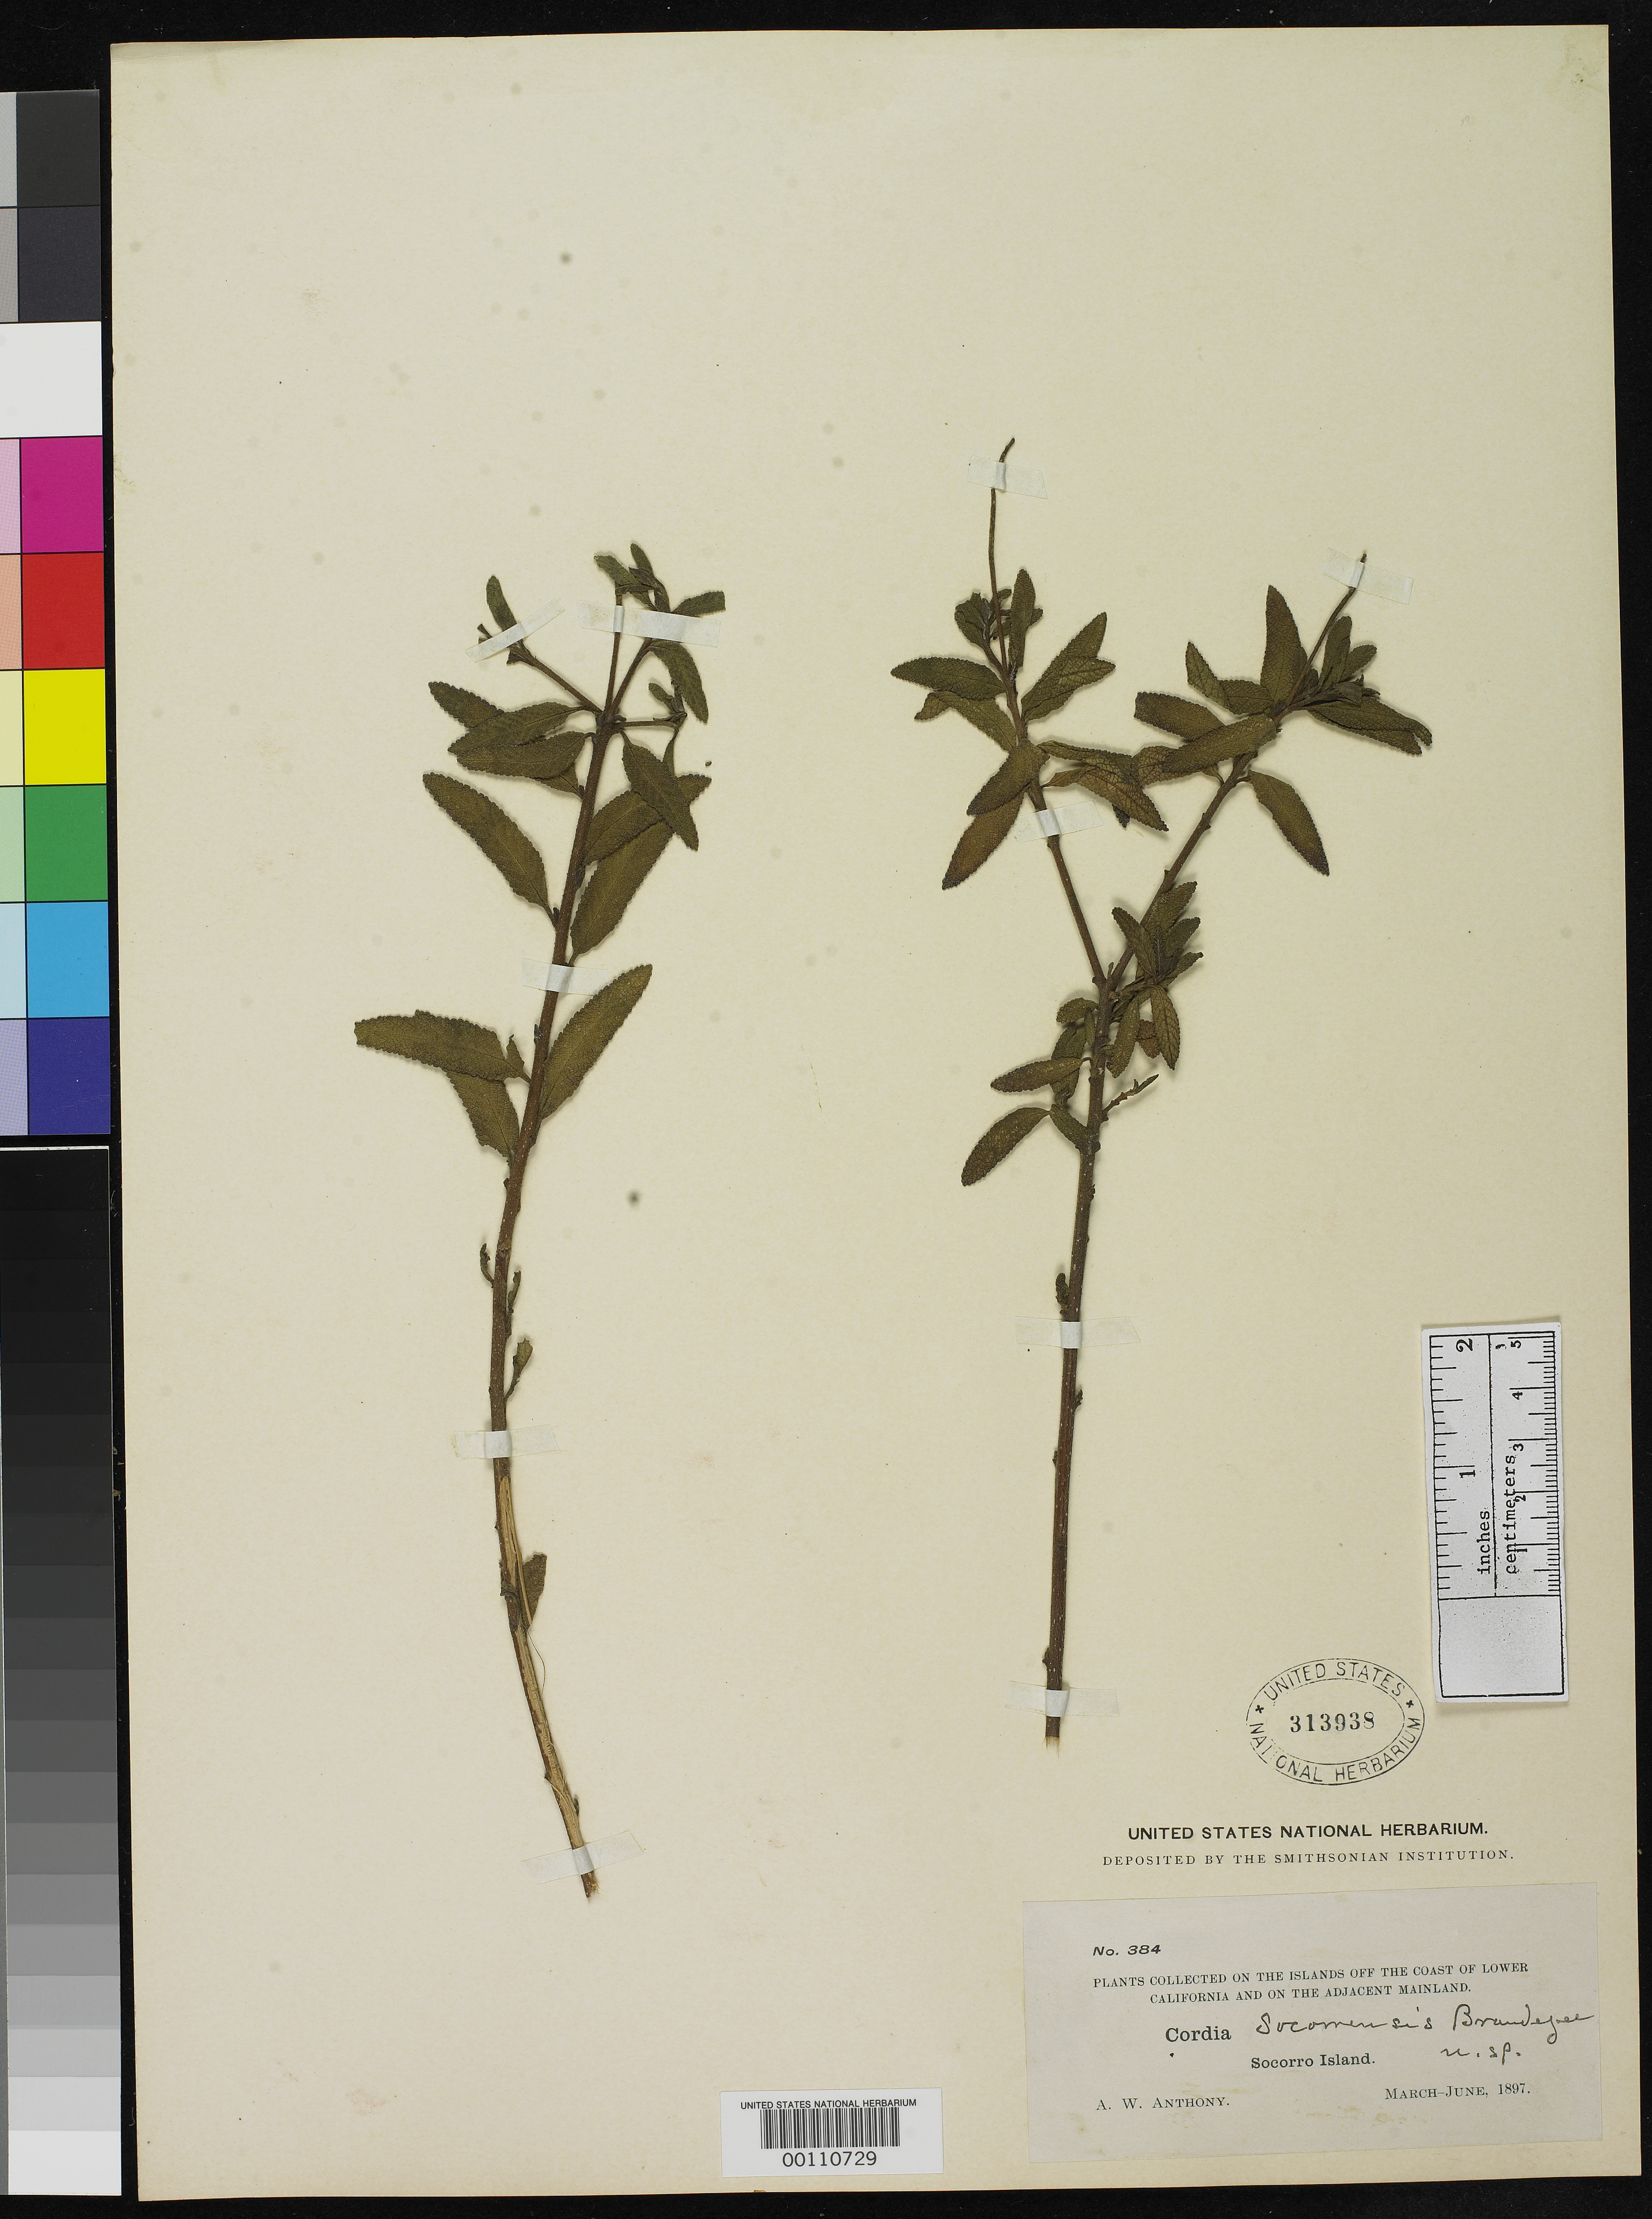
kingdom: Plantae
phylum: Tracheophyta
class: Magnoliopsida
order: Boraginales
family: Cordiaceae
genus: Cordia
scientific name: Cordia socorrensis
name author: Brandegee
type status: Isotype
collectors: A. W. Anthony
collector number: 384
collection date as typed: Mar 1897 to -- Jun 1897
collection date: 1897-03/1897-06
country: Mexico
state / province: Colima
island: Socorro Island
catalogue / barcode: US 313938